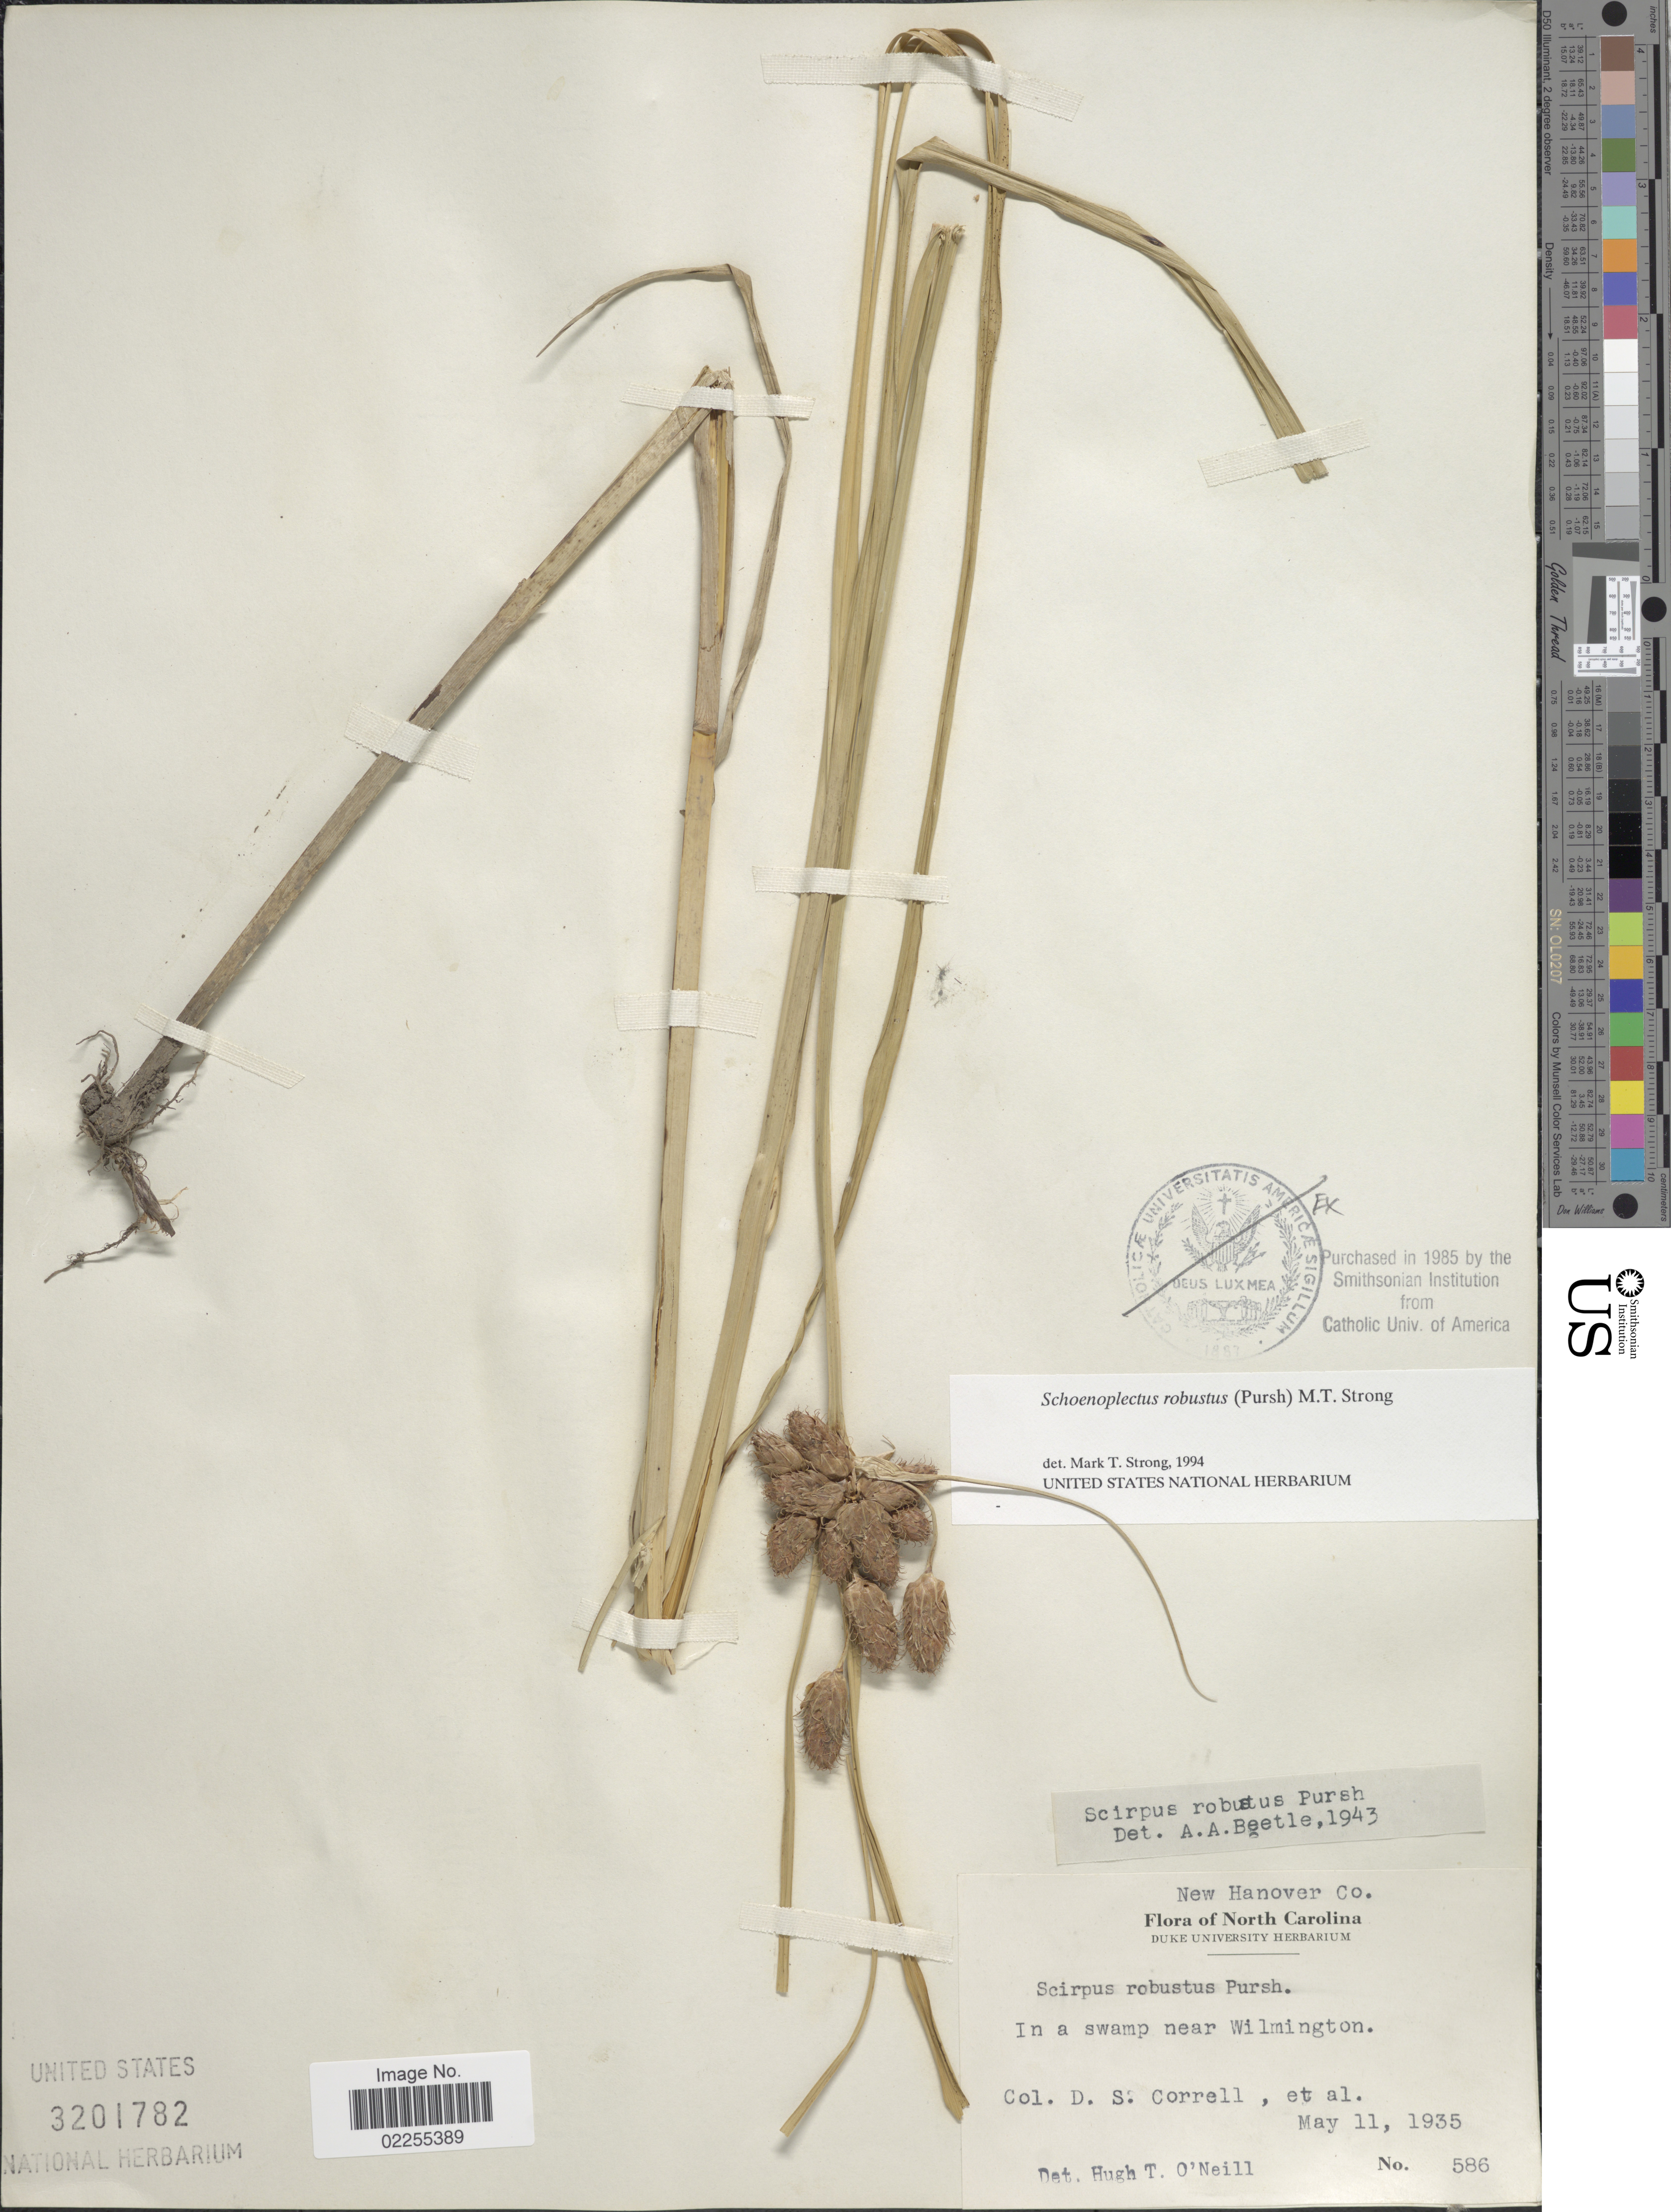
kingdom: Plantae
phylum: Tracheophyta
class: Liliopsida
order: Poales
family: Cyperaceae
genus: Bolboschoenus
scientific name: Bolboschoenus robustus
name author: (Pursh) Soják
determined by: Strong, M. T., (US), Smithsonian Institution - National Museum of Natural History (UNITED STATES)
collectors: D. S. Correll & et al.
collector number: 586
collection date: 1935-05-11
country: United States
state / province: North Carolina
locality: New Hanover Co., in a swamp near Wilmington.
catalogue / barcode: US 3201782